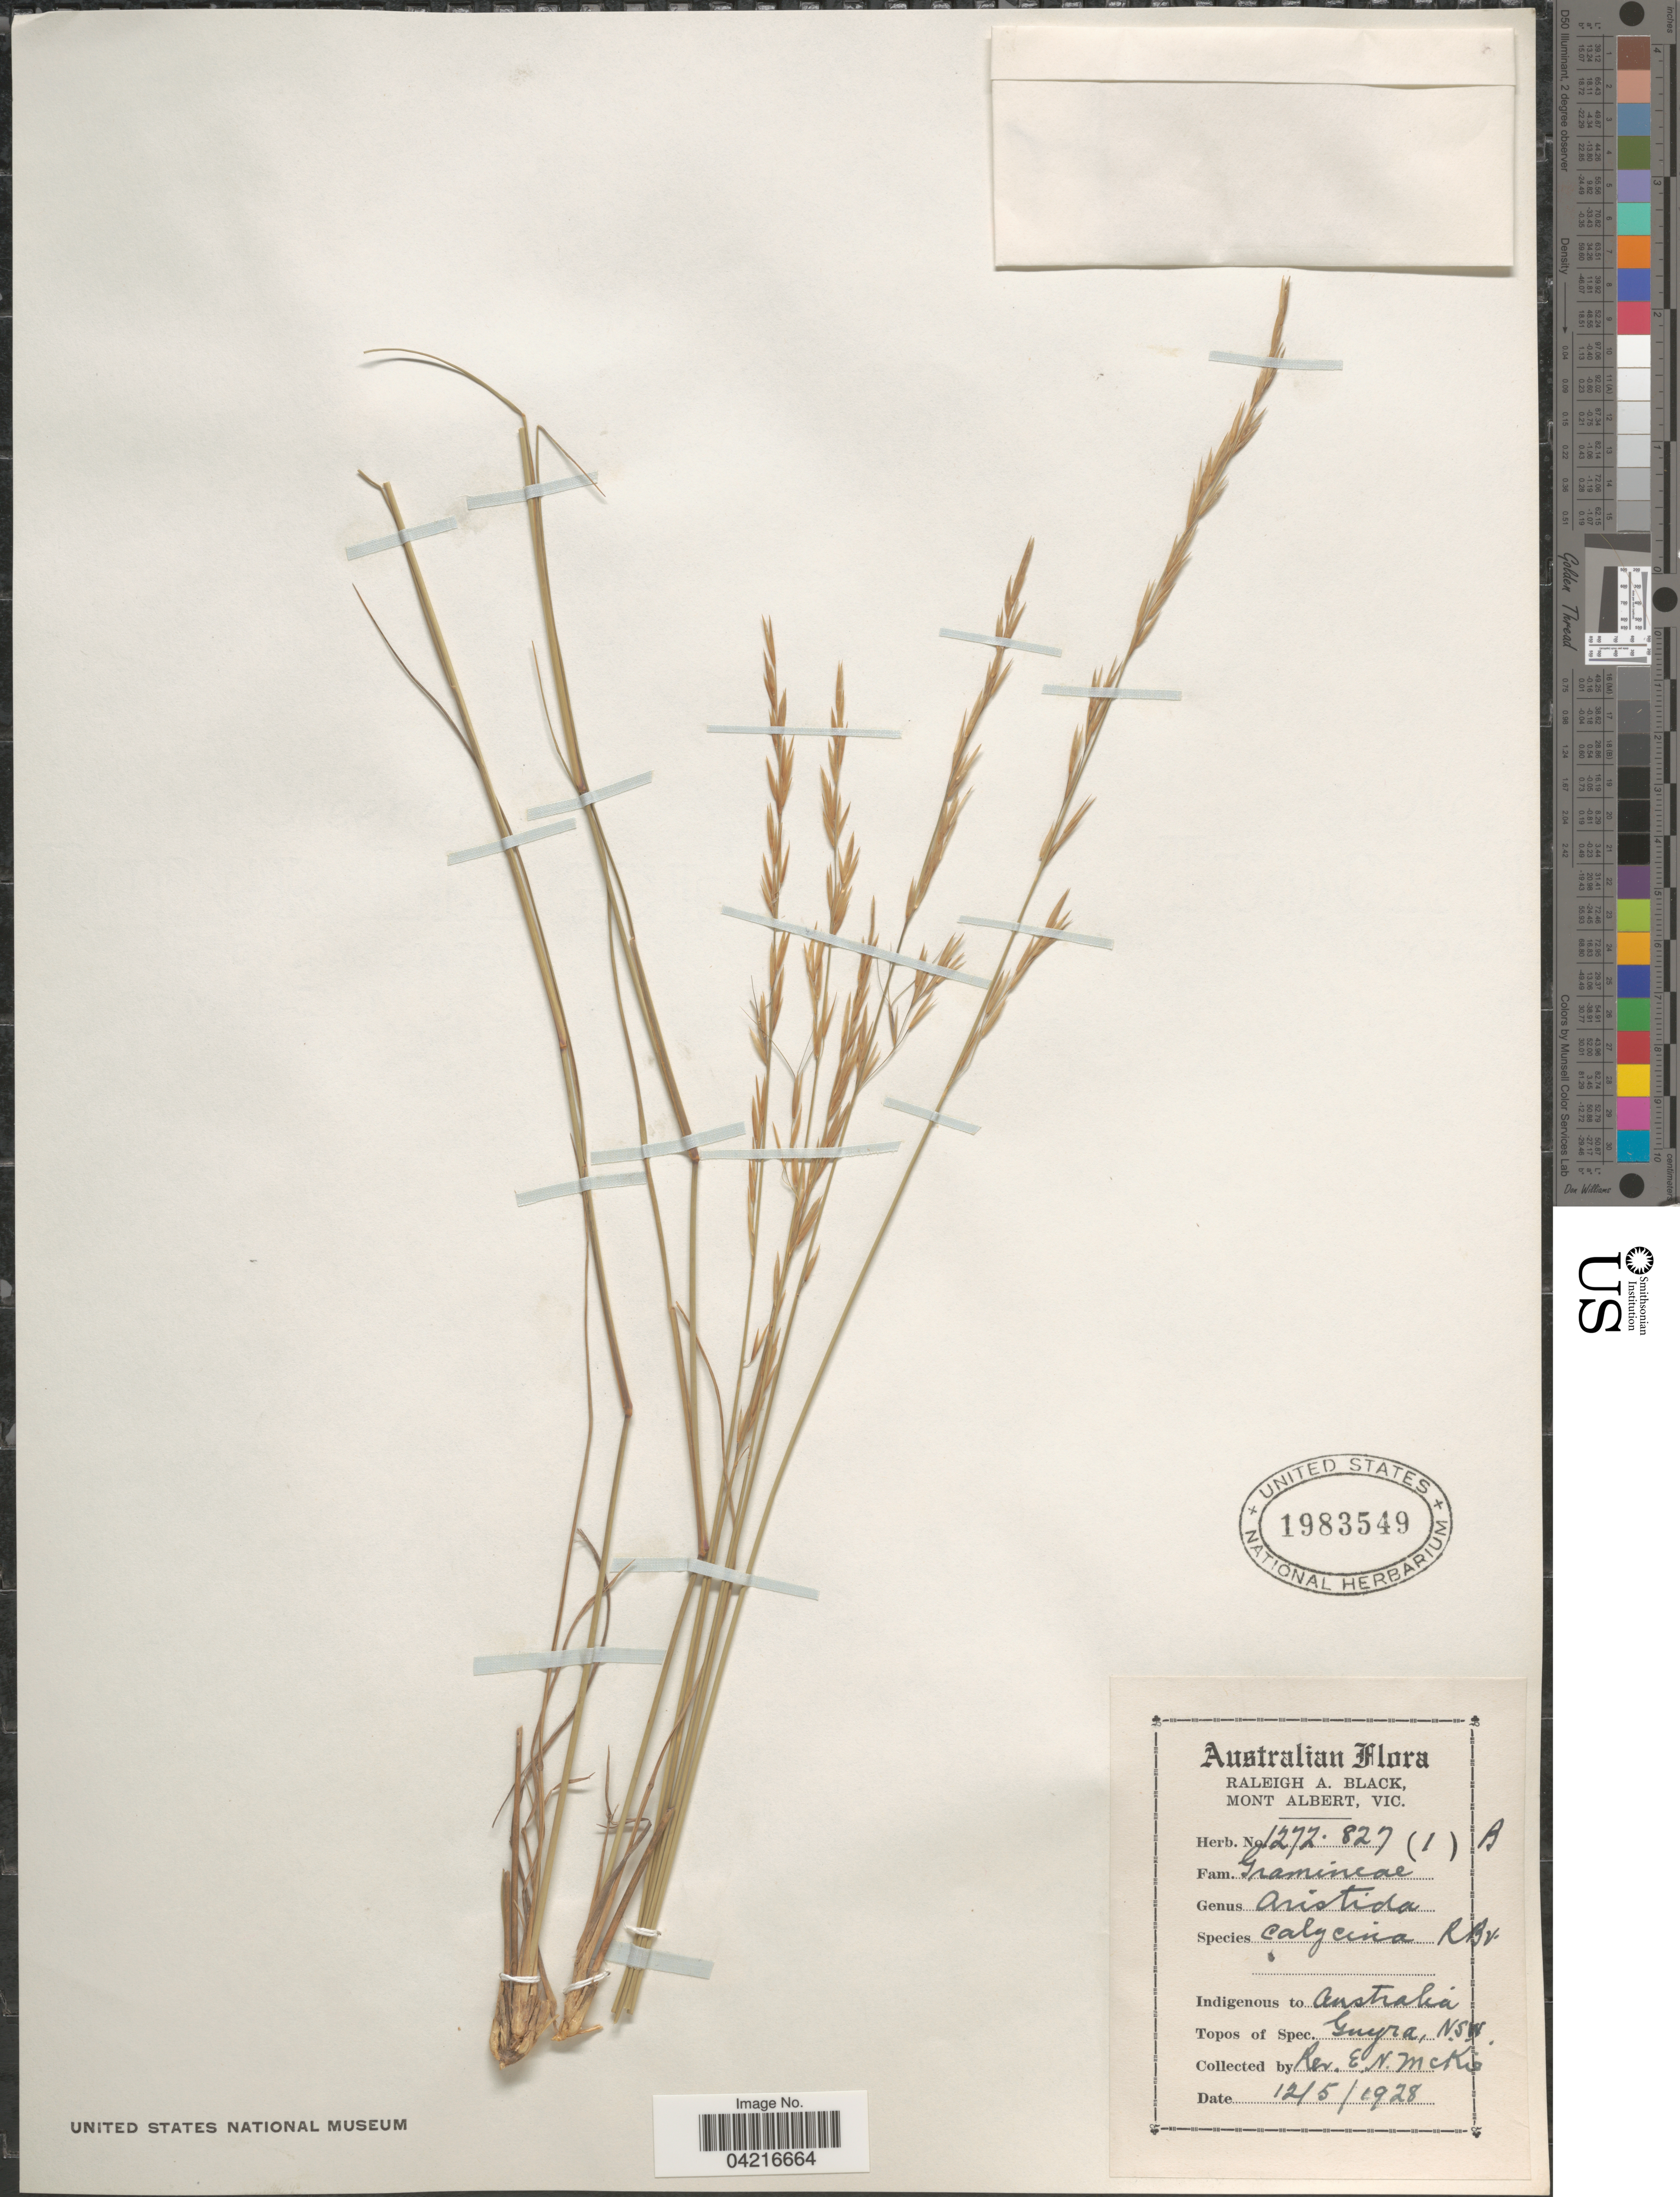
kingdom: Plantae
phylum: Tracheophyta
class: Liliopsida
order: Poales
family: Poaceae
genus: Aristida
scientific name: Aristida calycina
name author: R. Br.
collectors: E. McKie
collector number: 1272827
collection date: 1928-05-12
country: Australia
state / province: New South Wales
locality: Guyra.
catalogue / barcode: US 1983549